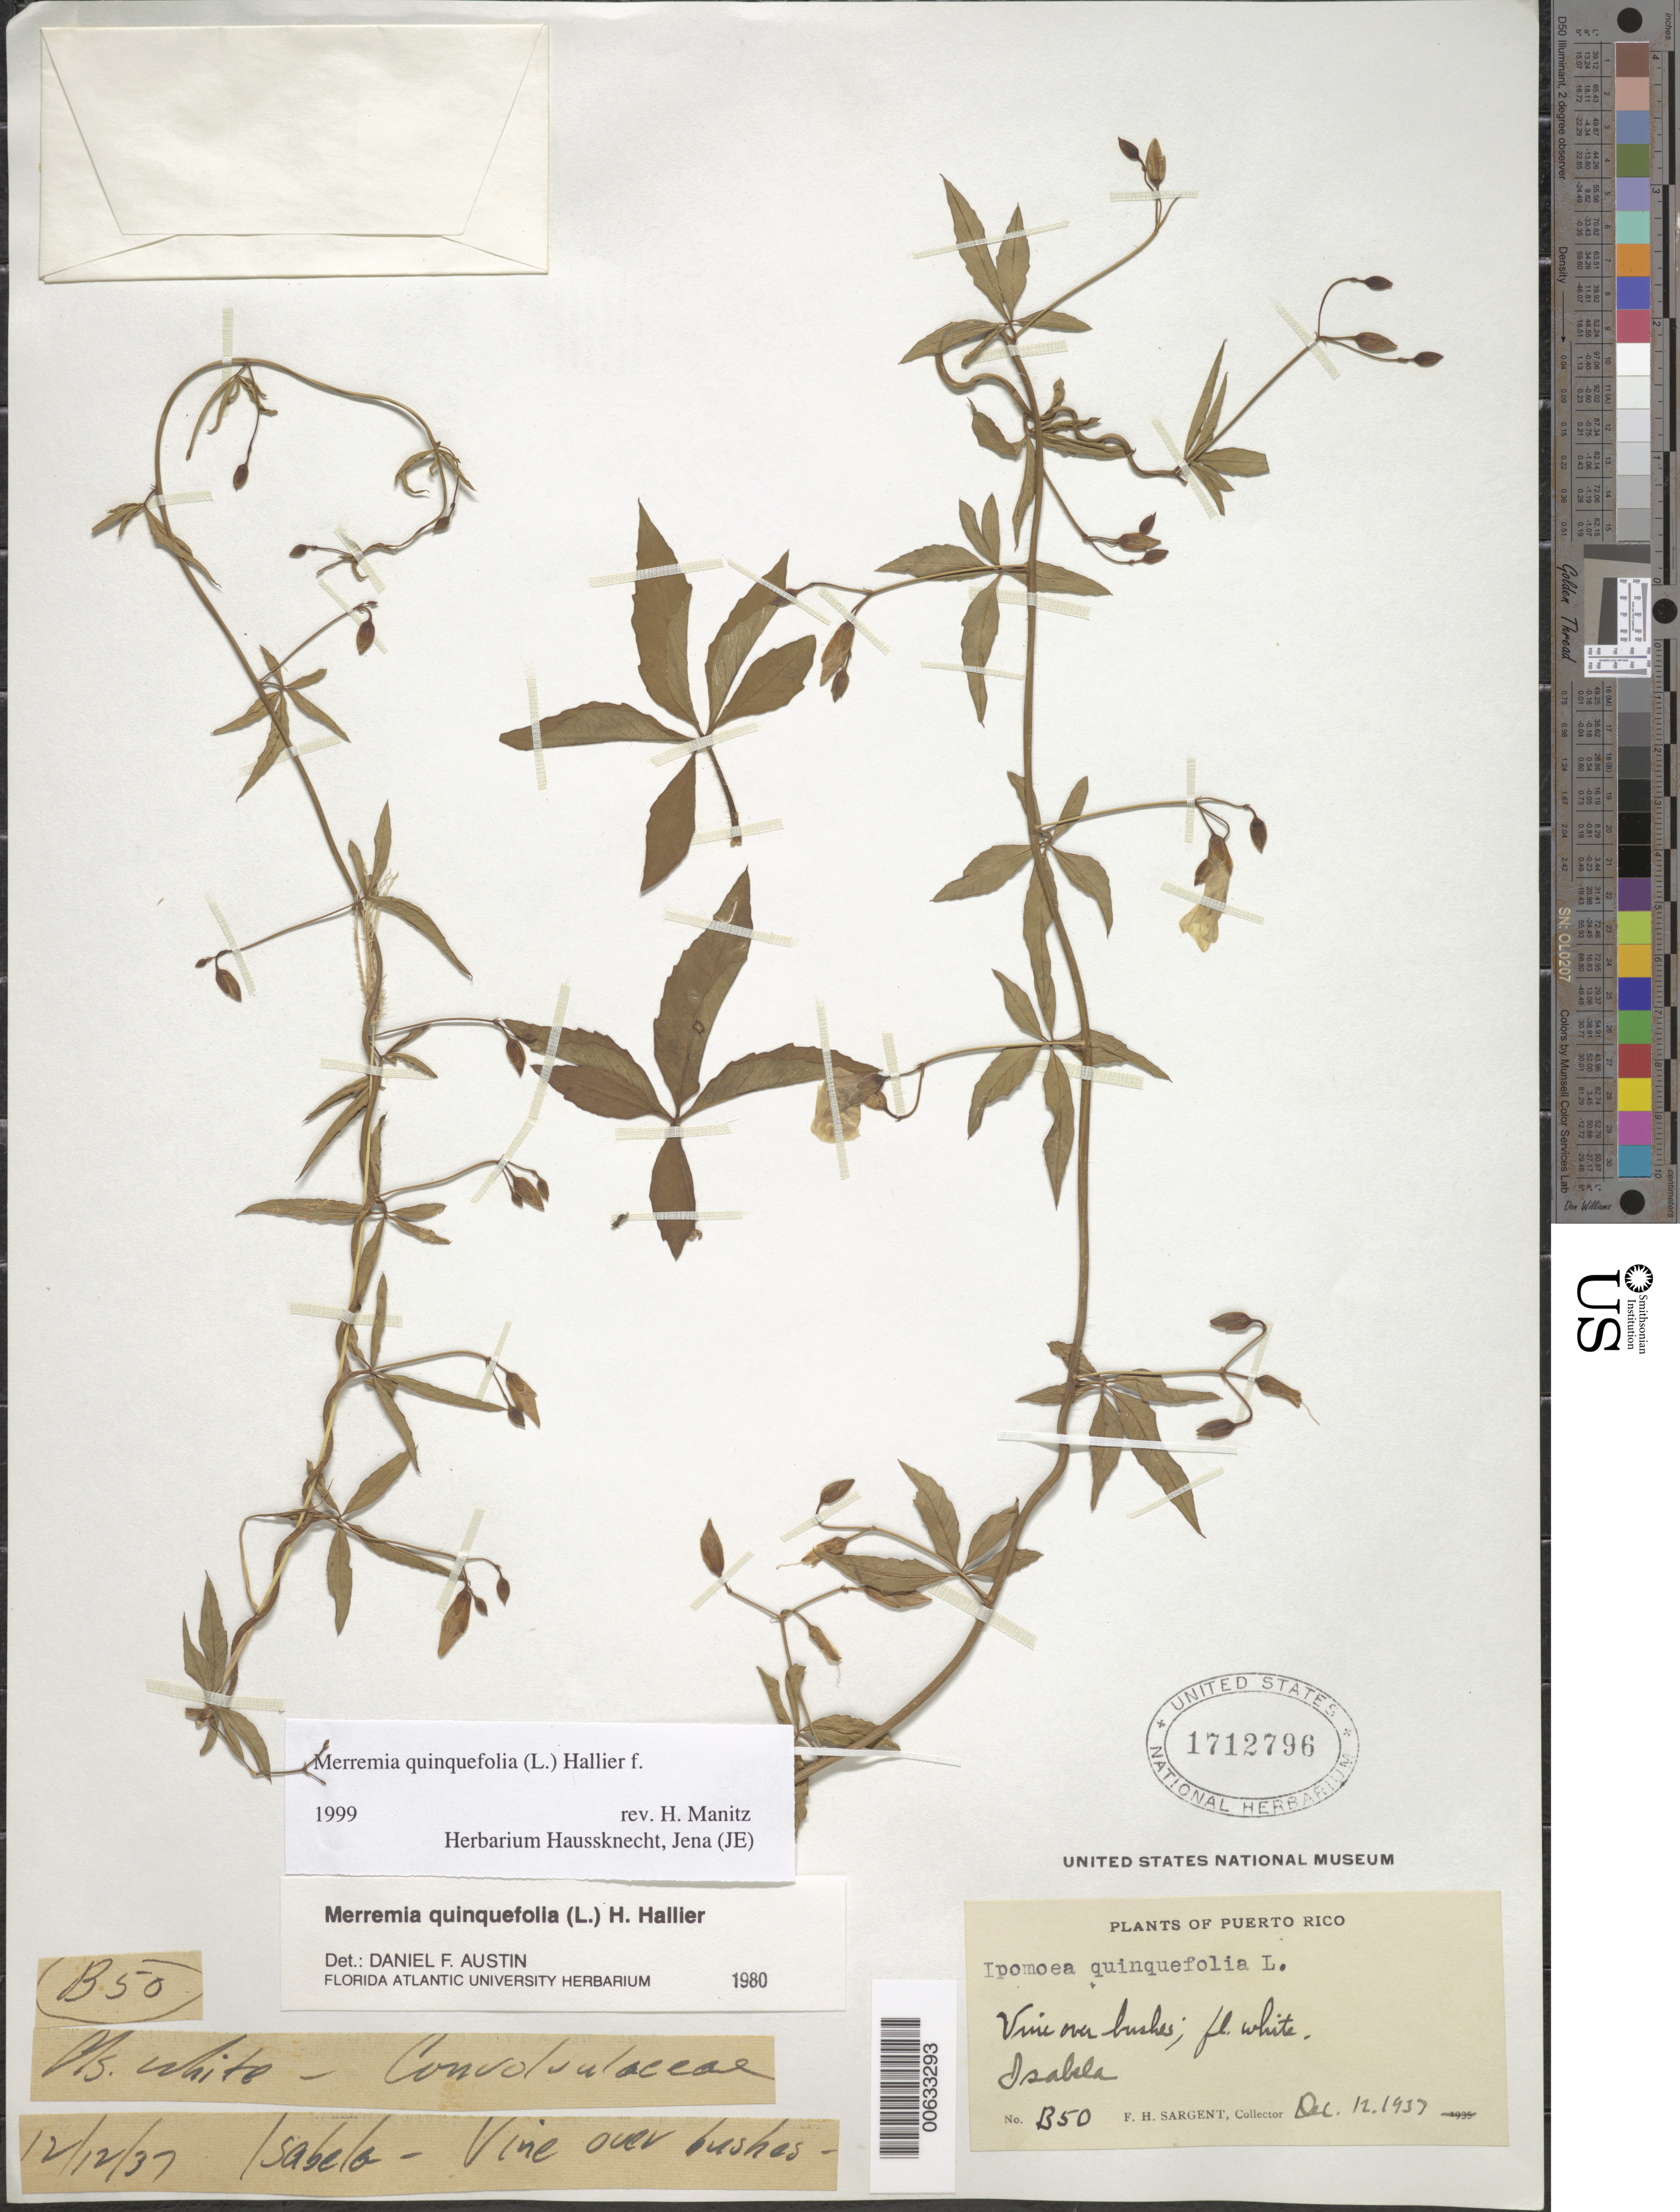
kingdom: Plantae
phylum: Tracheophyta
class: Magnoliopsida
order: Solanales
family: Convolvulaceae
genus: Distimake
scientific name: Distimake quinquefolius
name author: (L.) A. R. Simões & Staples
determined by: Strong, Mark T., (BOT), Smithsonian Institution - National Museum of Natural History (UNITED STATES)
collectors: F. H. Sargent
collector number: B50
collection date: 1937-12-12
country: Puerto Rico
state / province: Isabela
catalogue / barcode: US 1712796